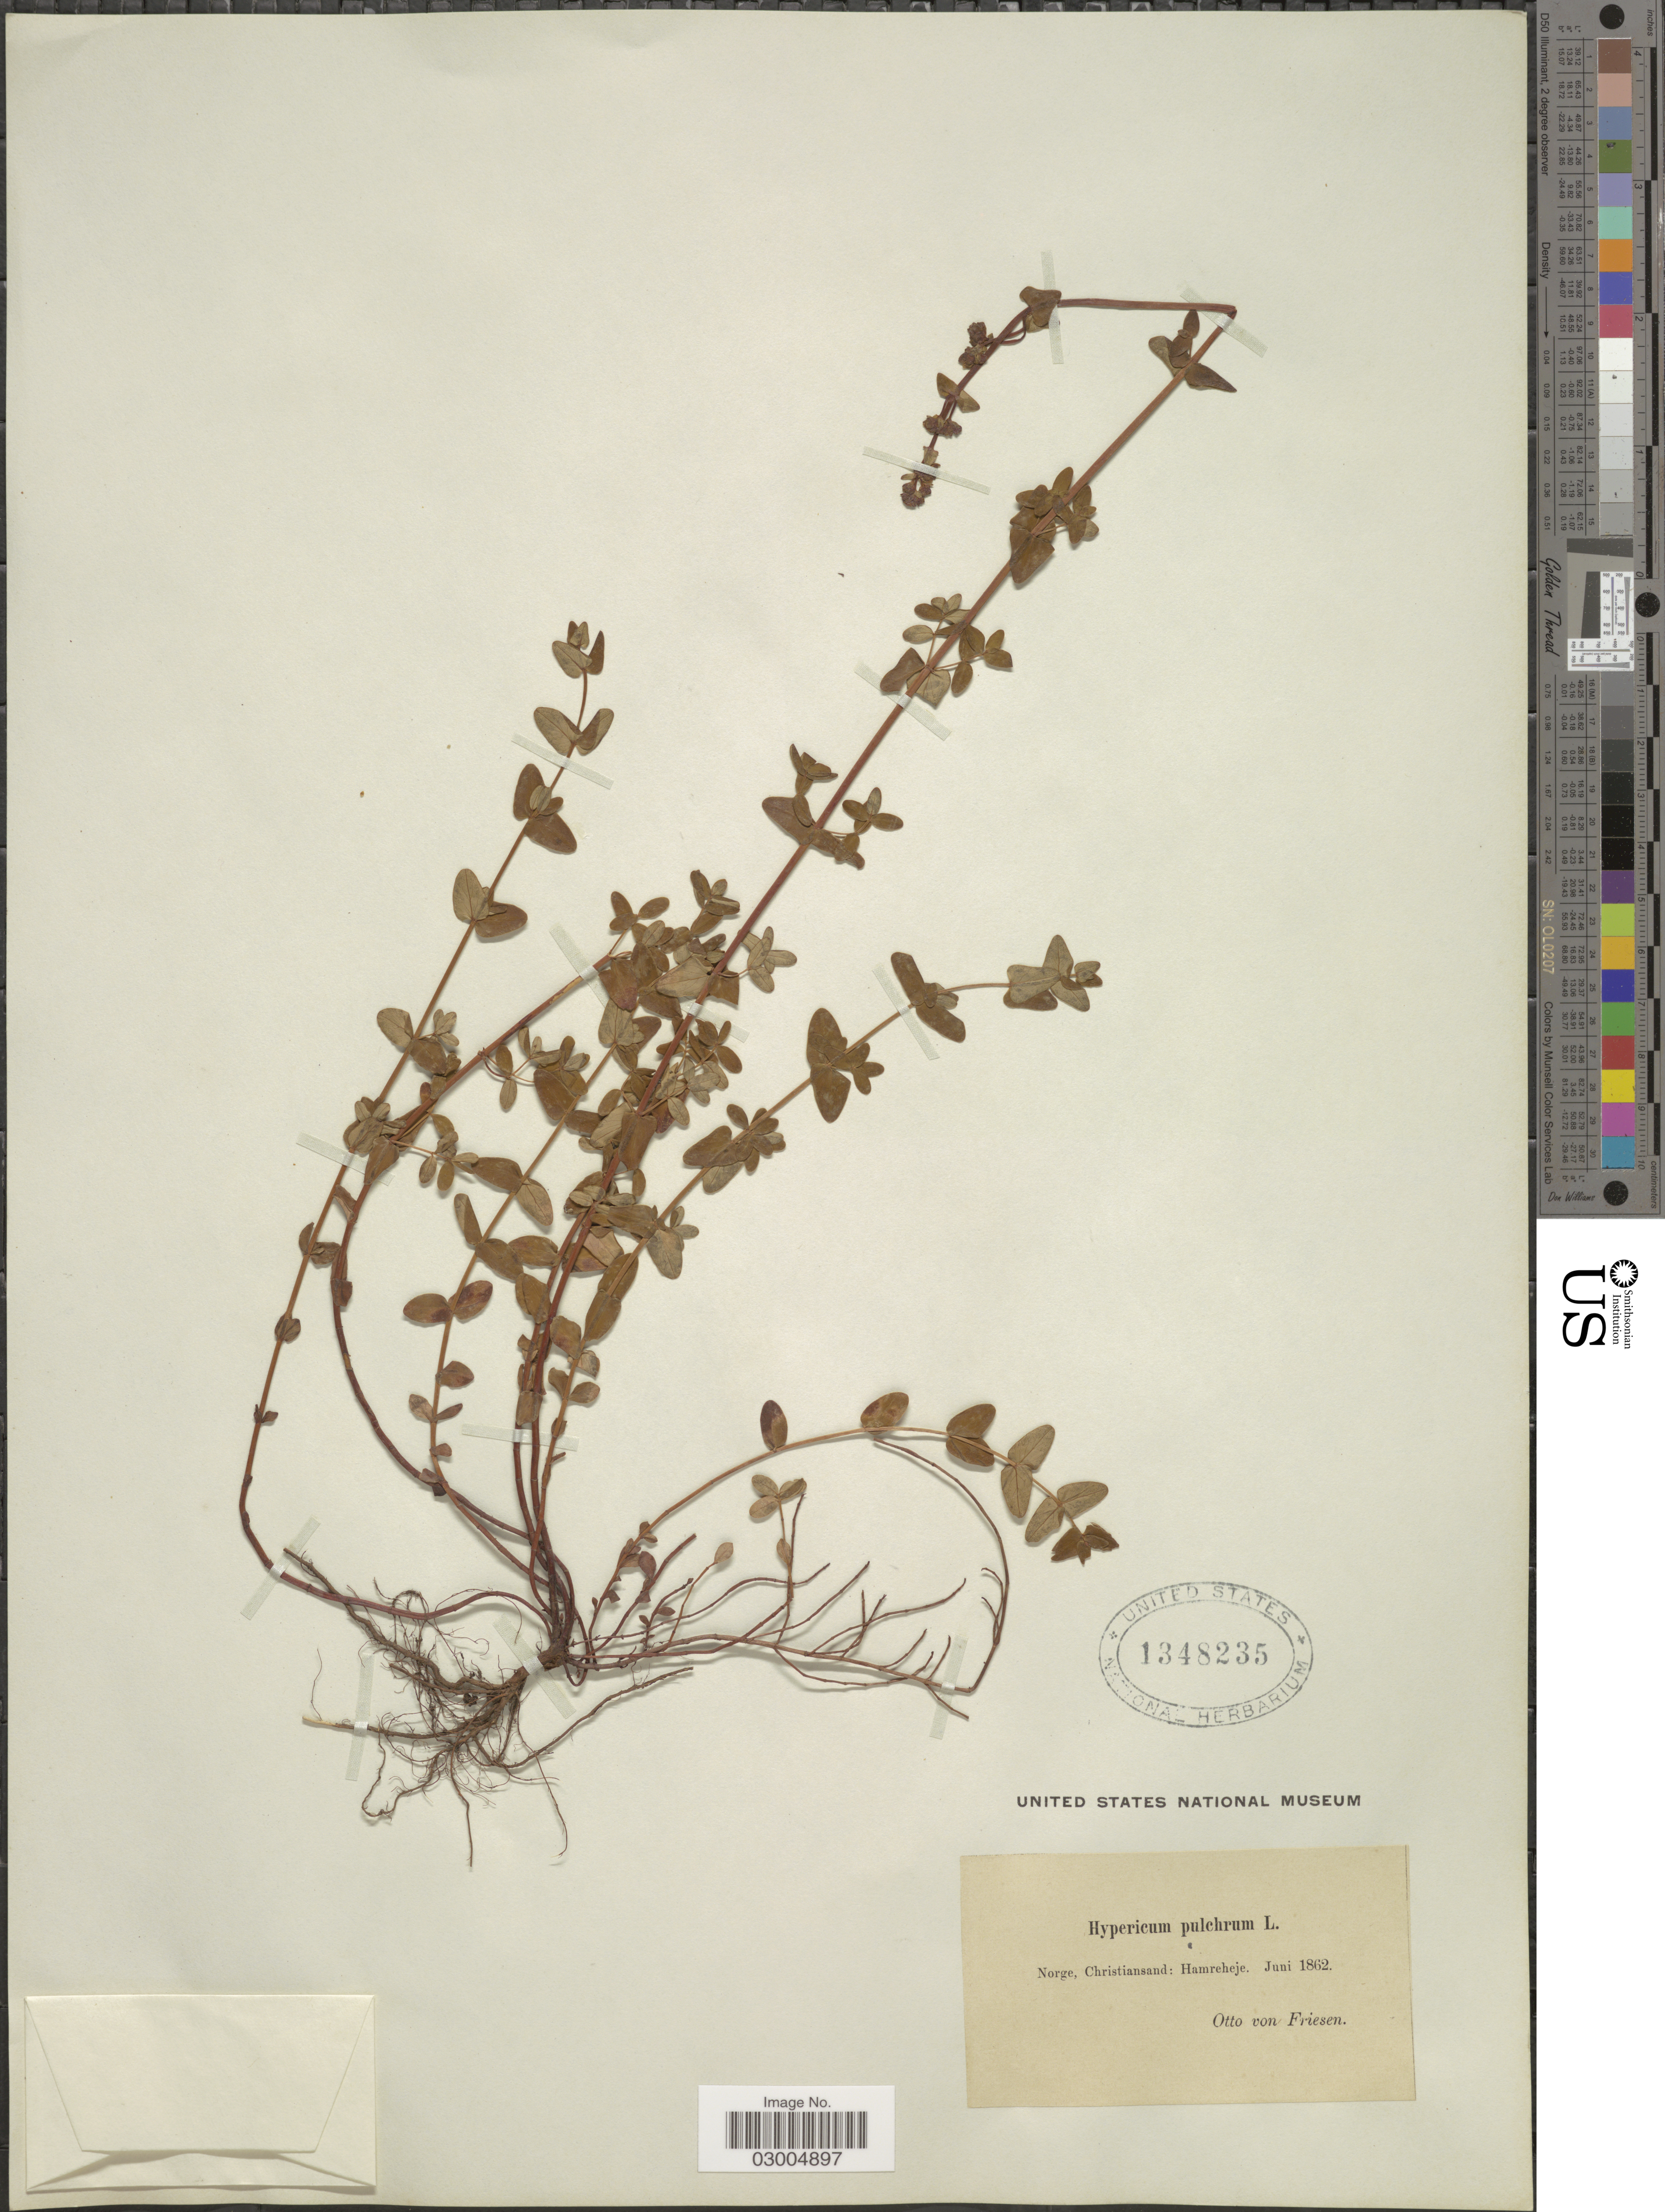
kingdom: Plantae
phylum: Tracheophyta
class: Magnoliopsida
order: Malpighiales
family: Hypericaceae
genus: Hypericum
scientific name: Hypericum pulchrum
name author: L.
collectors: O. Friesen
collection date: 1862-06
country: Norway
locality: Norge, Christiansand: Hamreheje.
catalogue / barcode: US 1348235